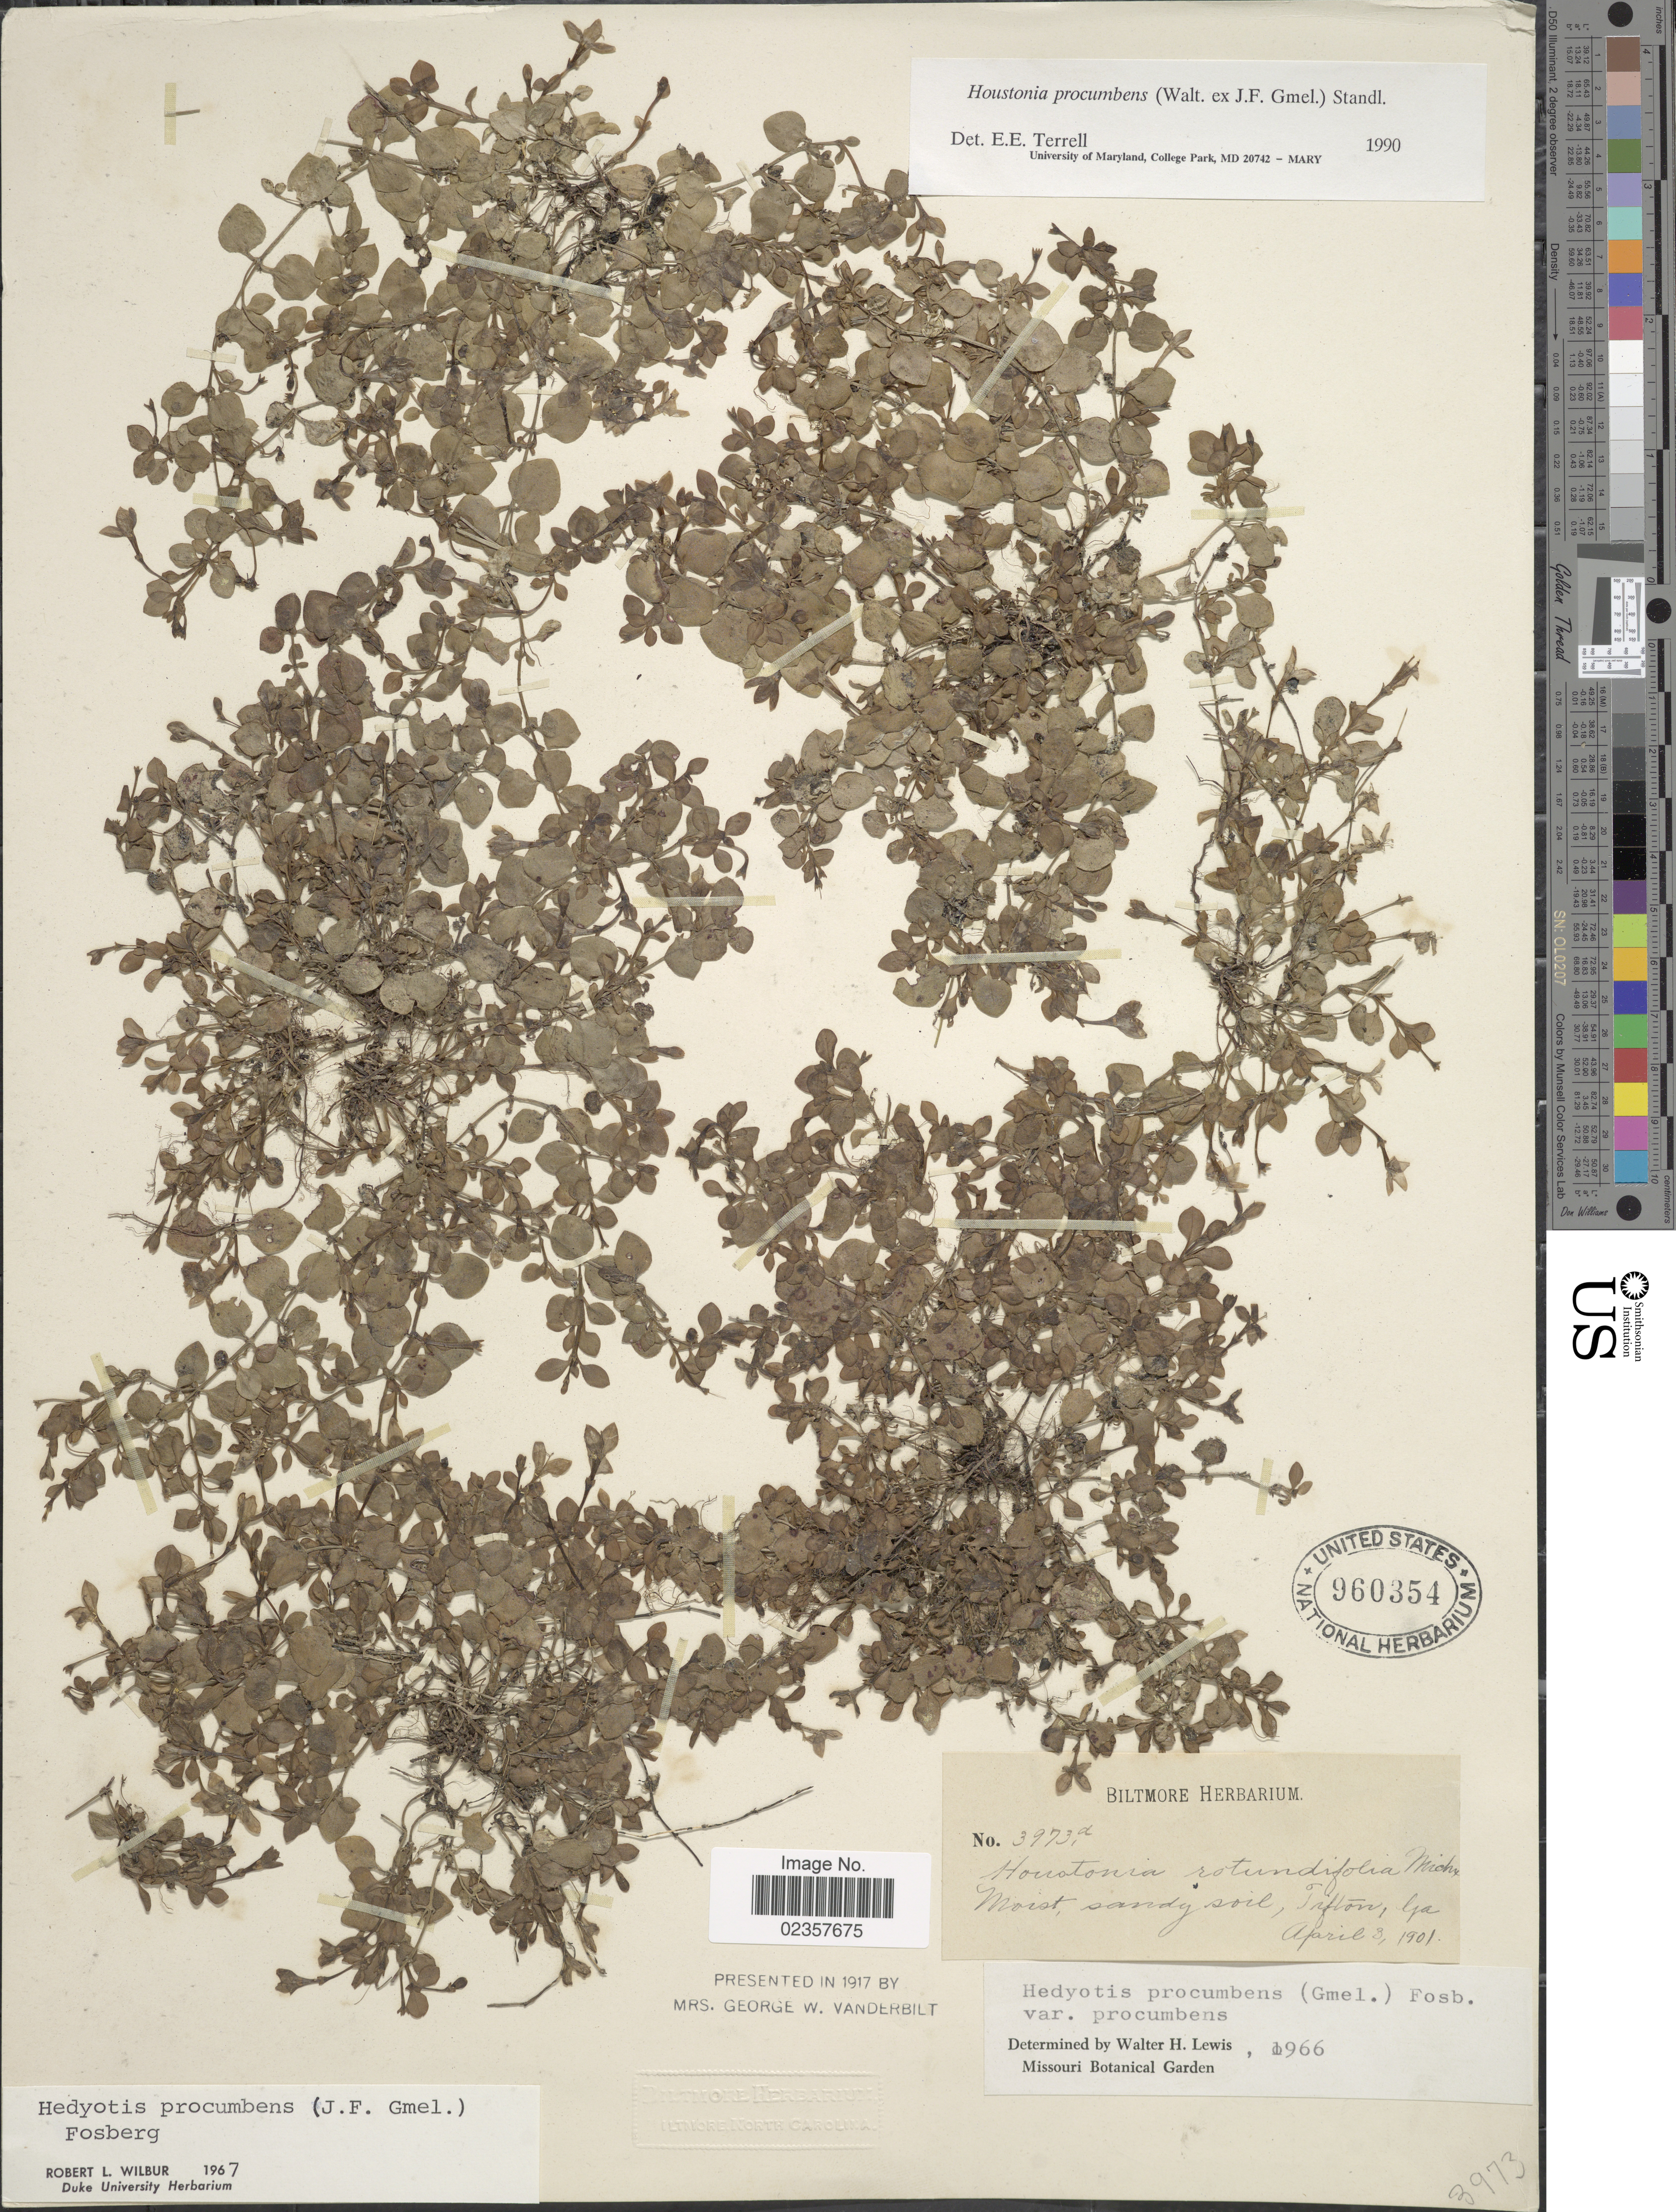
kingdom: Plantae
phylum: Tracheophyta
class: Magnoliopsida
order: Gentianales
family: Rubiaceae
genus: Houstonia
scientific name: Houstonia procumbens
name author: (Walter ex J.F. Gmel.) Standl.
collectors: ex herb. Biltmore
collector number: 3973d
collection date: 1901-04-03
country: United States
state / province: Georgia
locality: Moist, sandy soil, Tifton, Ga.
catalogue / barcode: US 960354